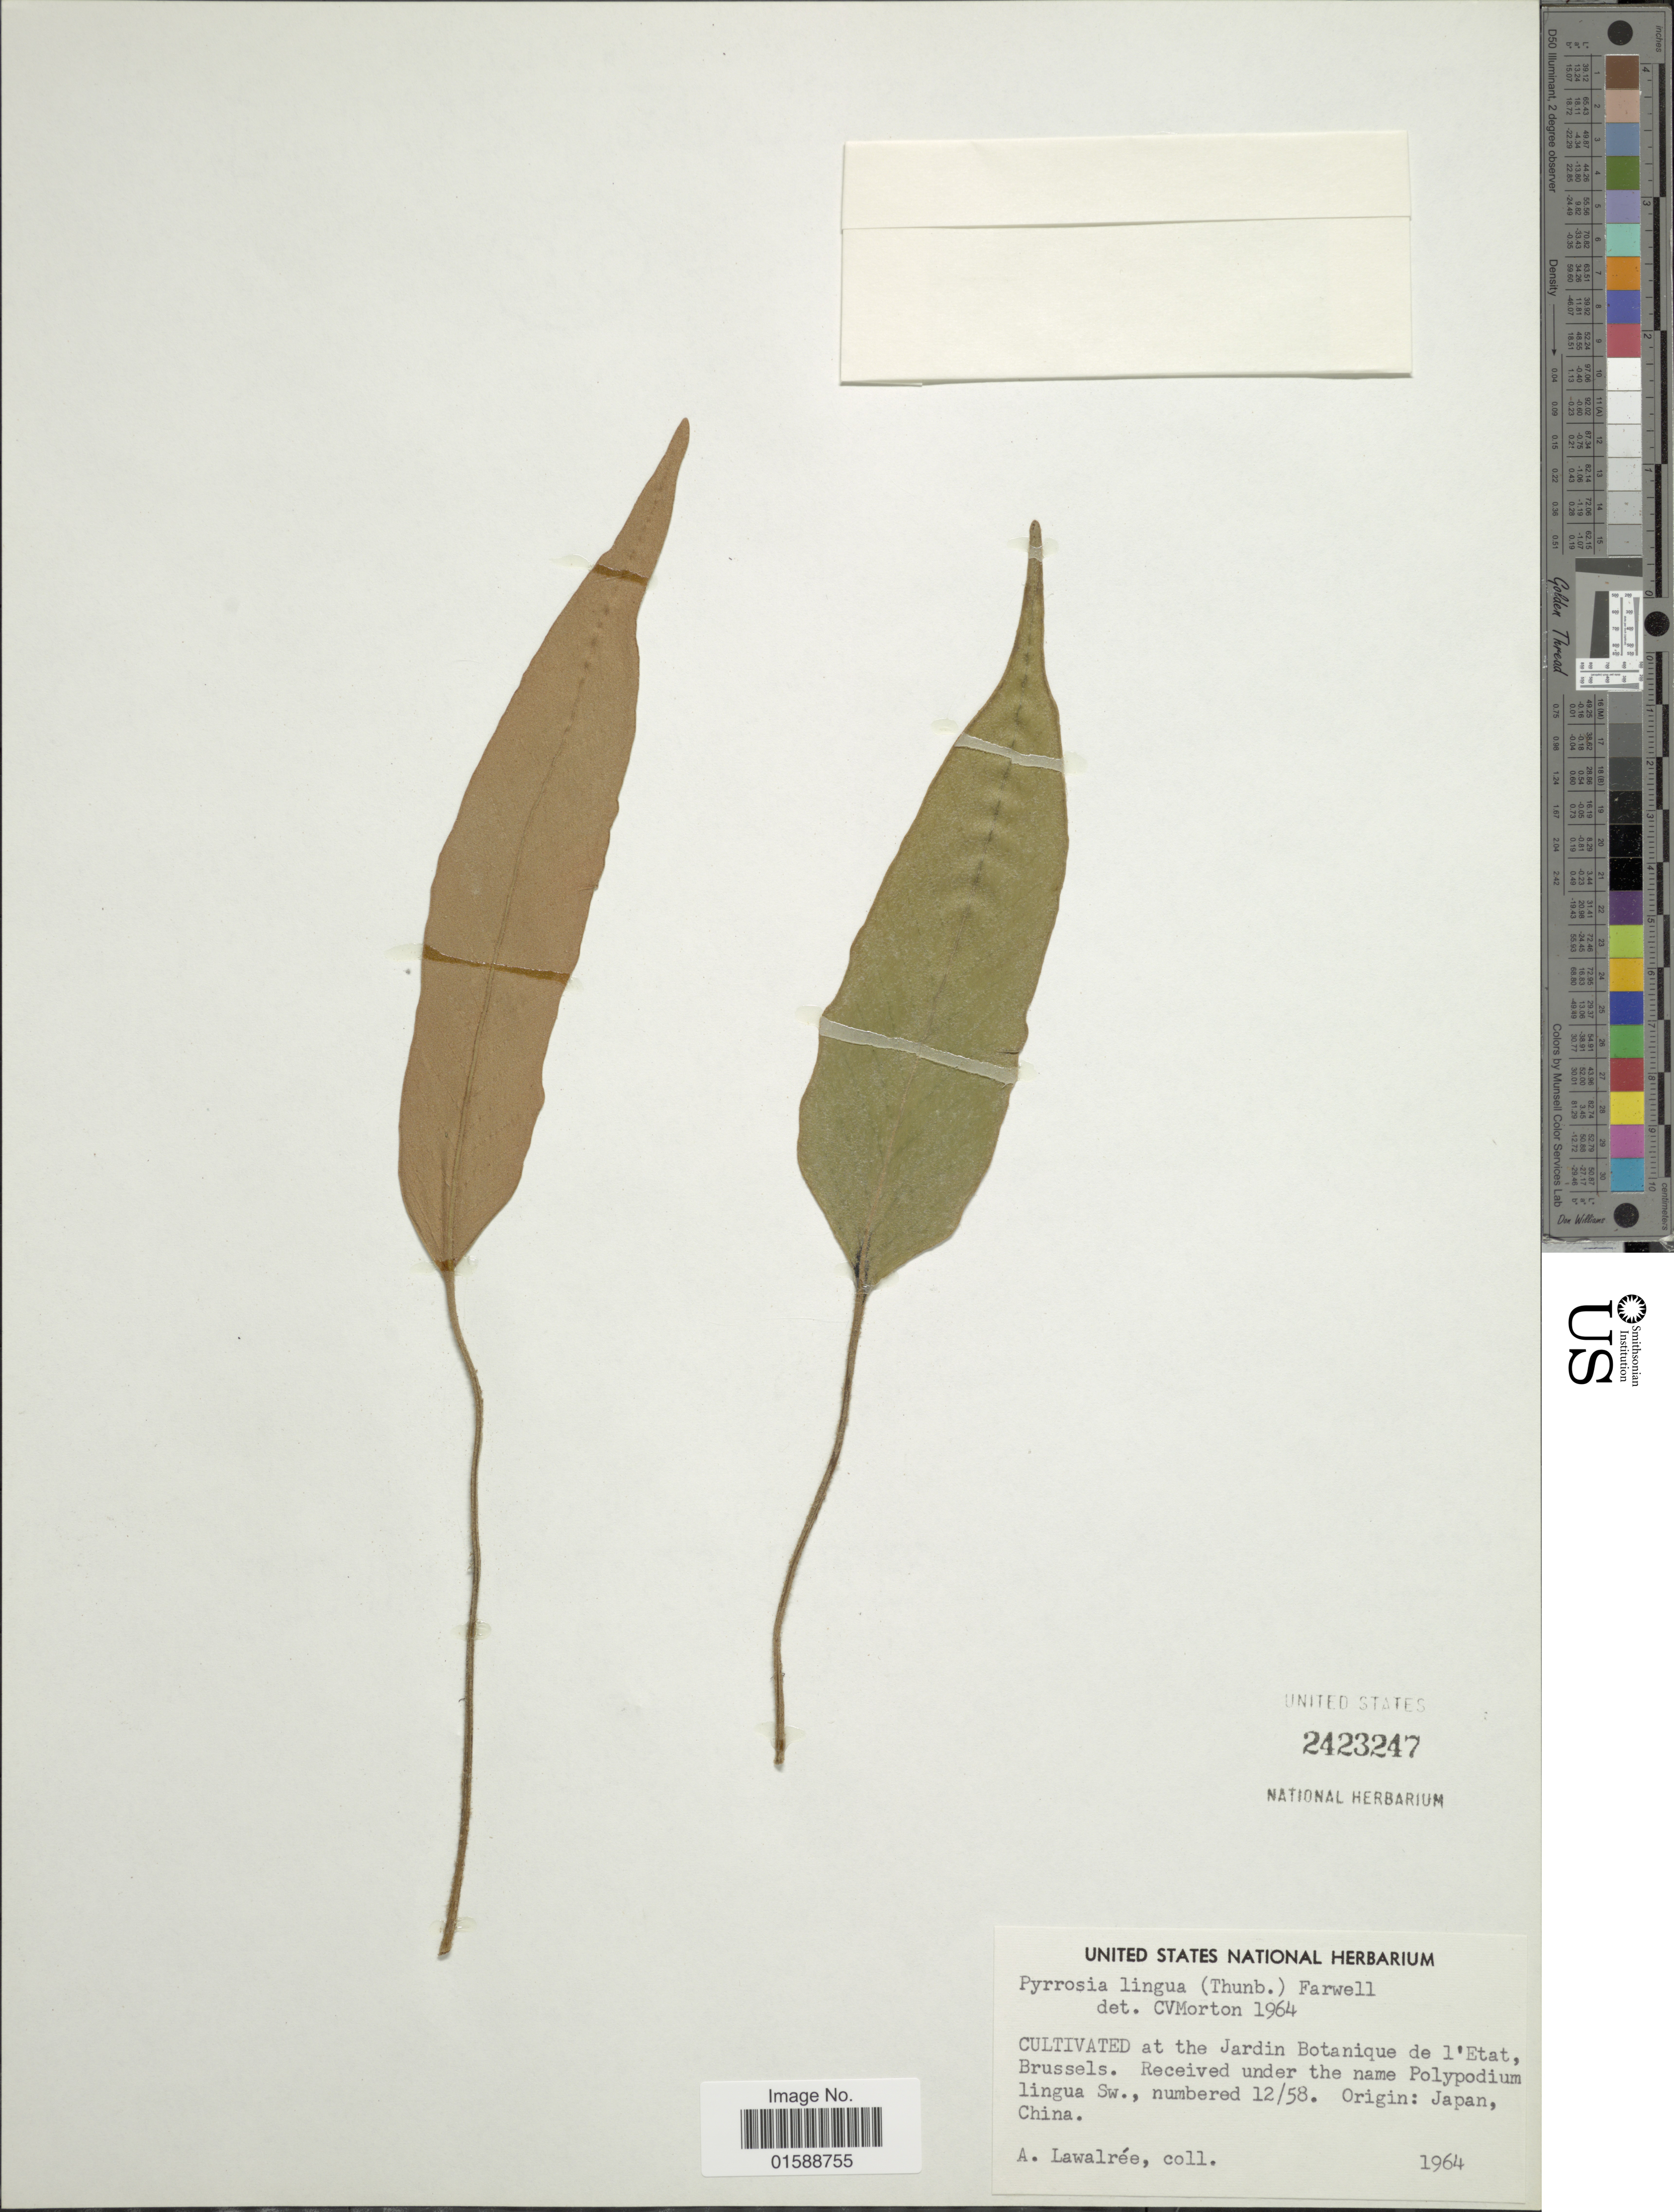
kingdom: Plantae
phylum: Tracheophyta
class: Polypodiopsida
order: Polypodiales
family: Polypodiaceae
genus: Pyrrosia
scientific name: Pyrrosia lingua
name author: (Thurb.) Farw.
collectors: A. G. Lawalrée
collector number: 12/58?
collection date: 1964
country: Belgium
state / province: Brussels, Capital District of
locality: Jardin Botanique de l'Etat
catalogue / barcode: US 2423247